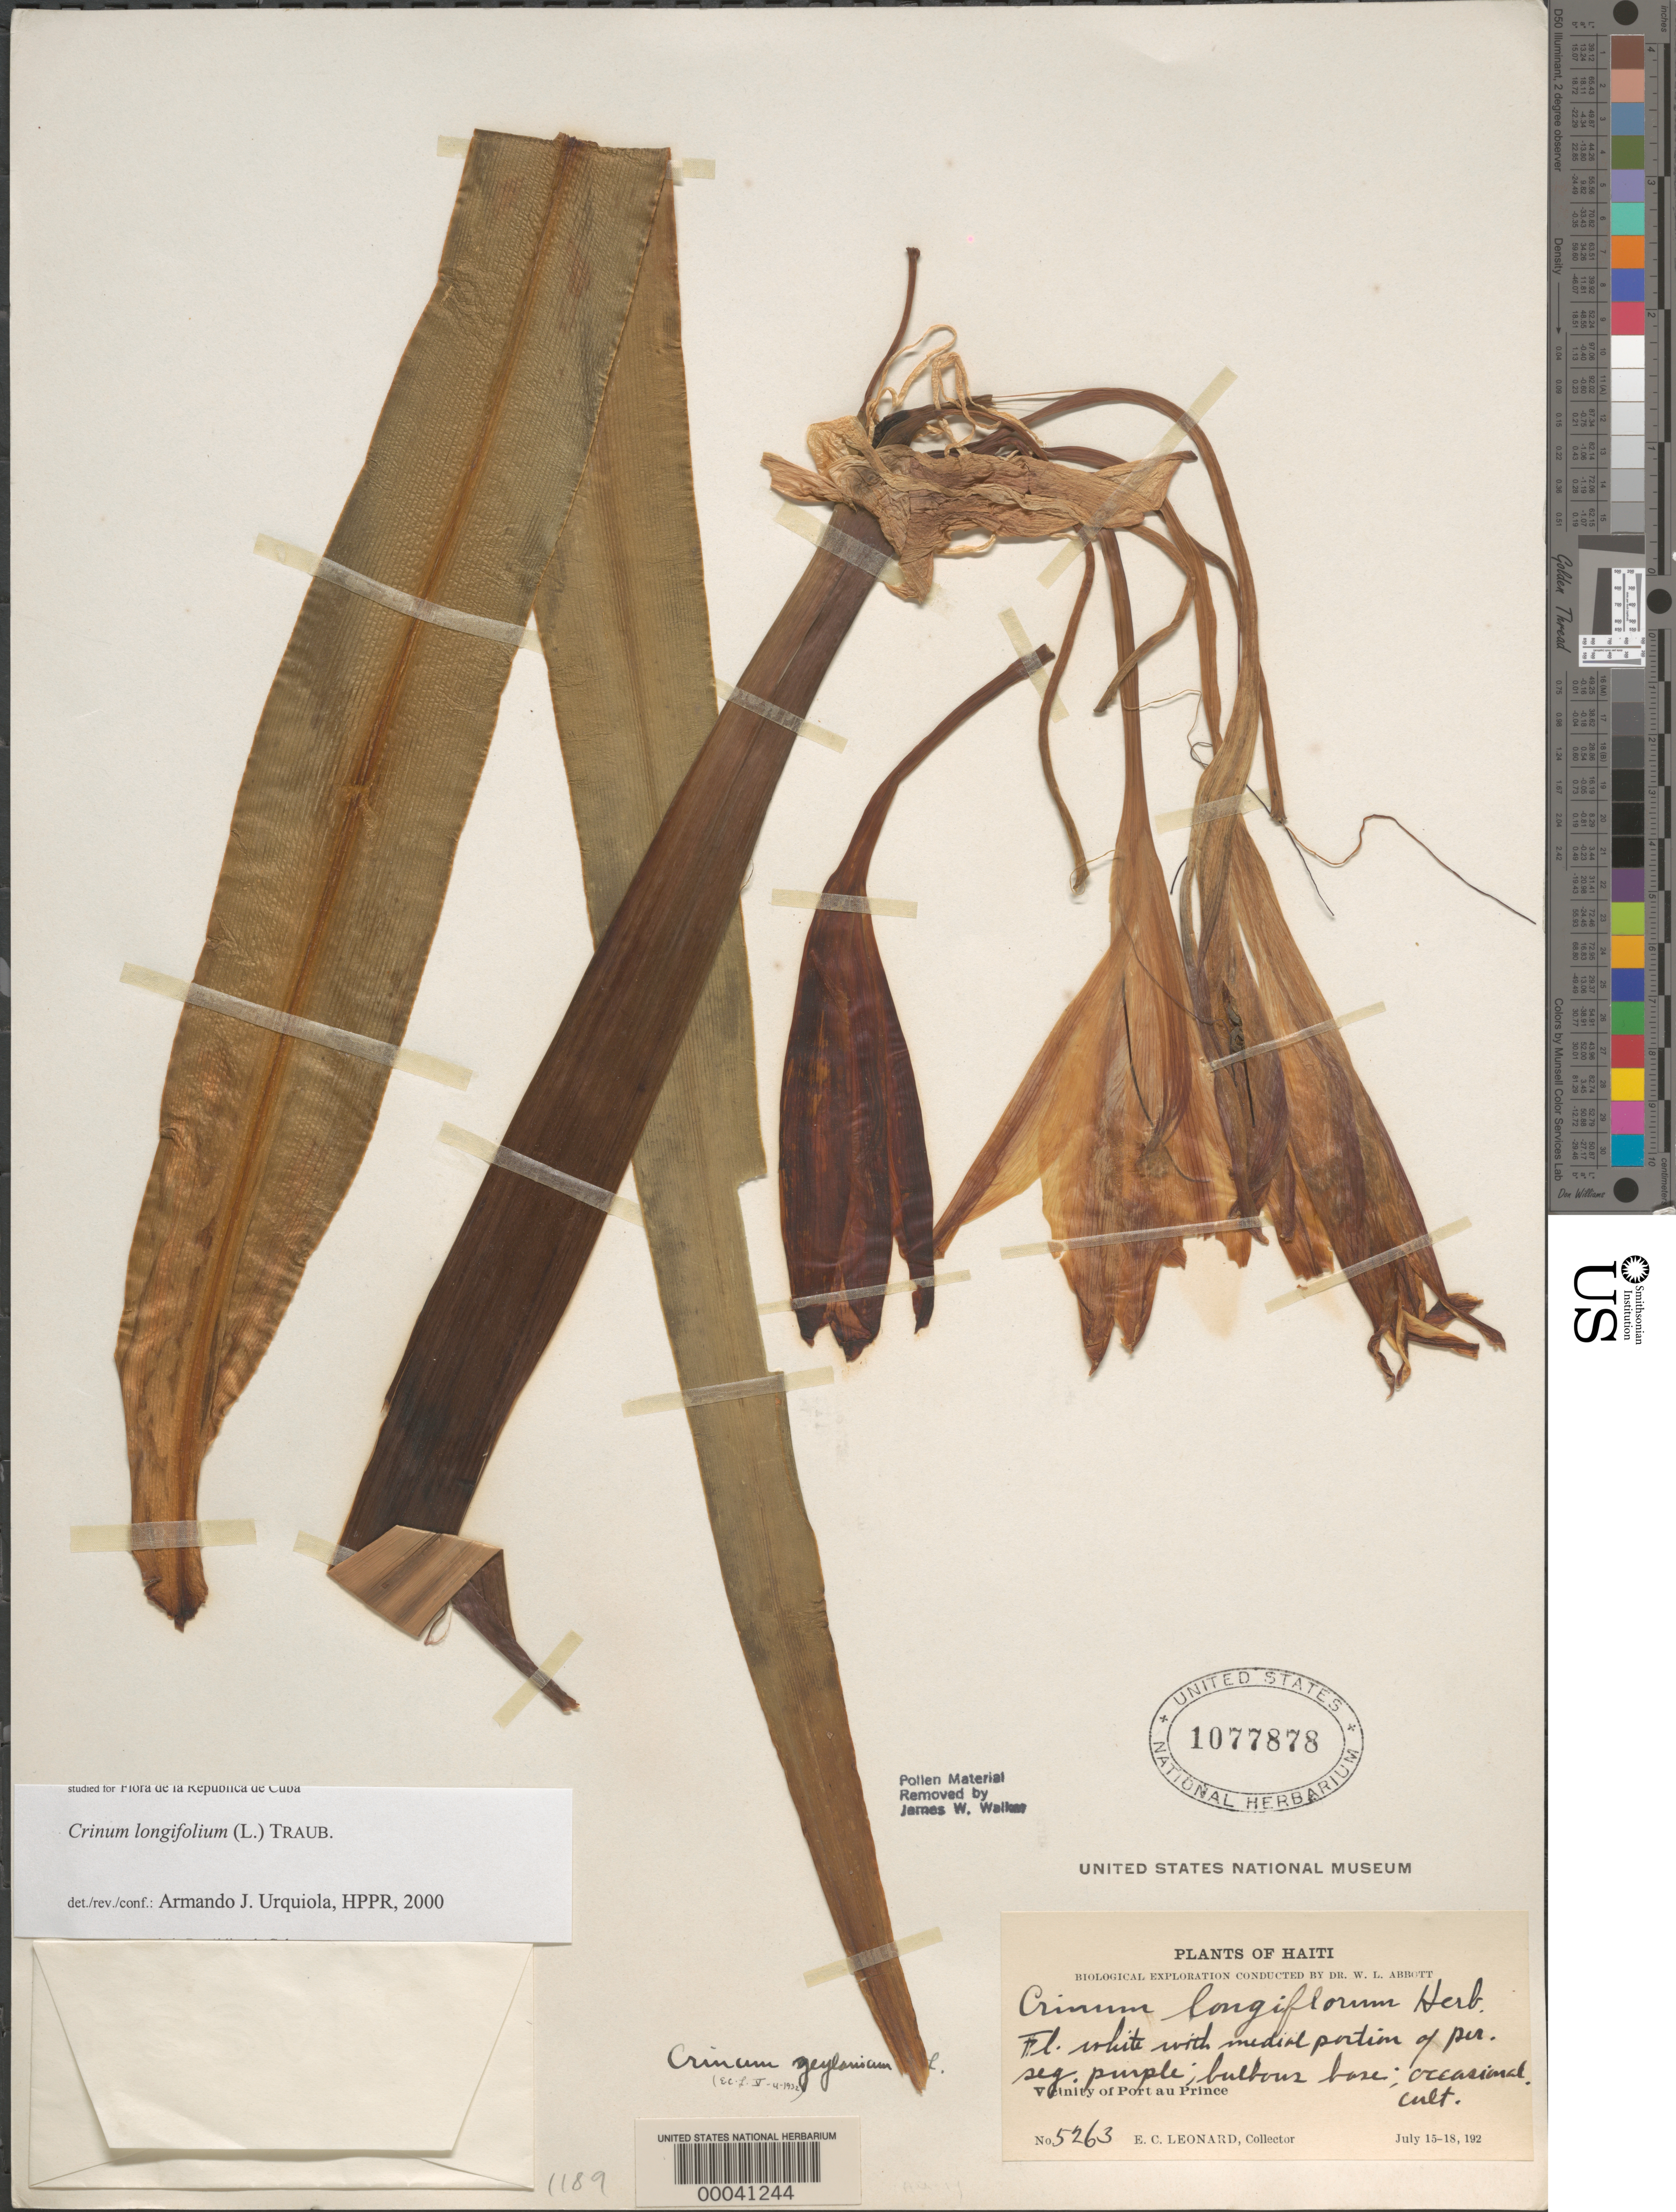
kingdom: Plantae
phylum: Tracheophyta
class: Liliopsida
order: Asparagales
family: Amaryllidaceae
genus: Crinum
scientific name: Crinum longifolium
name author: (L.) Thunb.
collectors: E. C. Leonard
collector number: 5263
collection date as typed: July 15-18, 192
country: Haiti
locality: Vicinity of Port au Prince.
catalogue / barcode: US 1077878